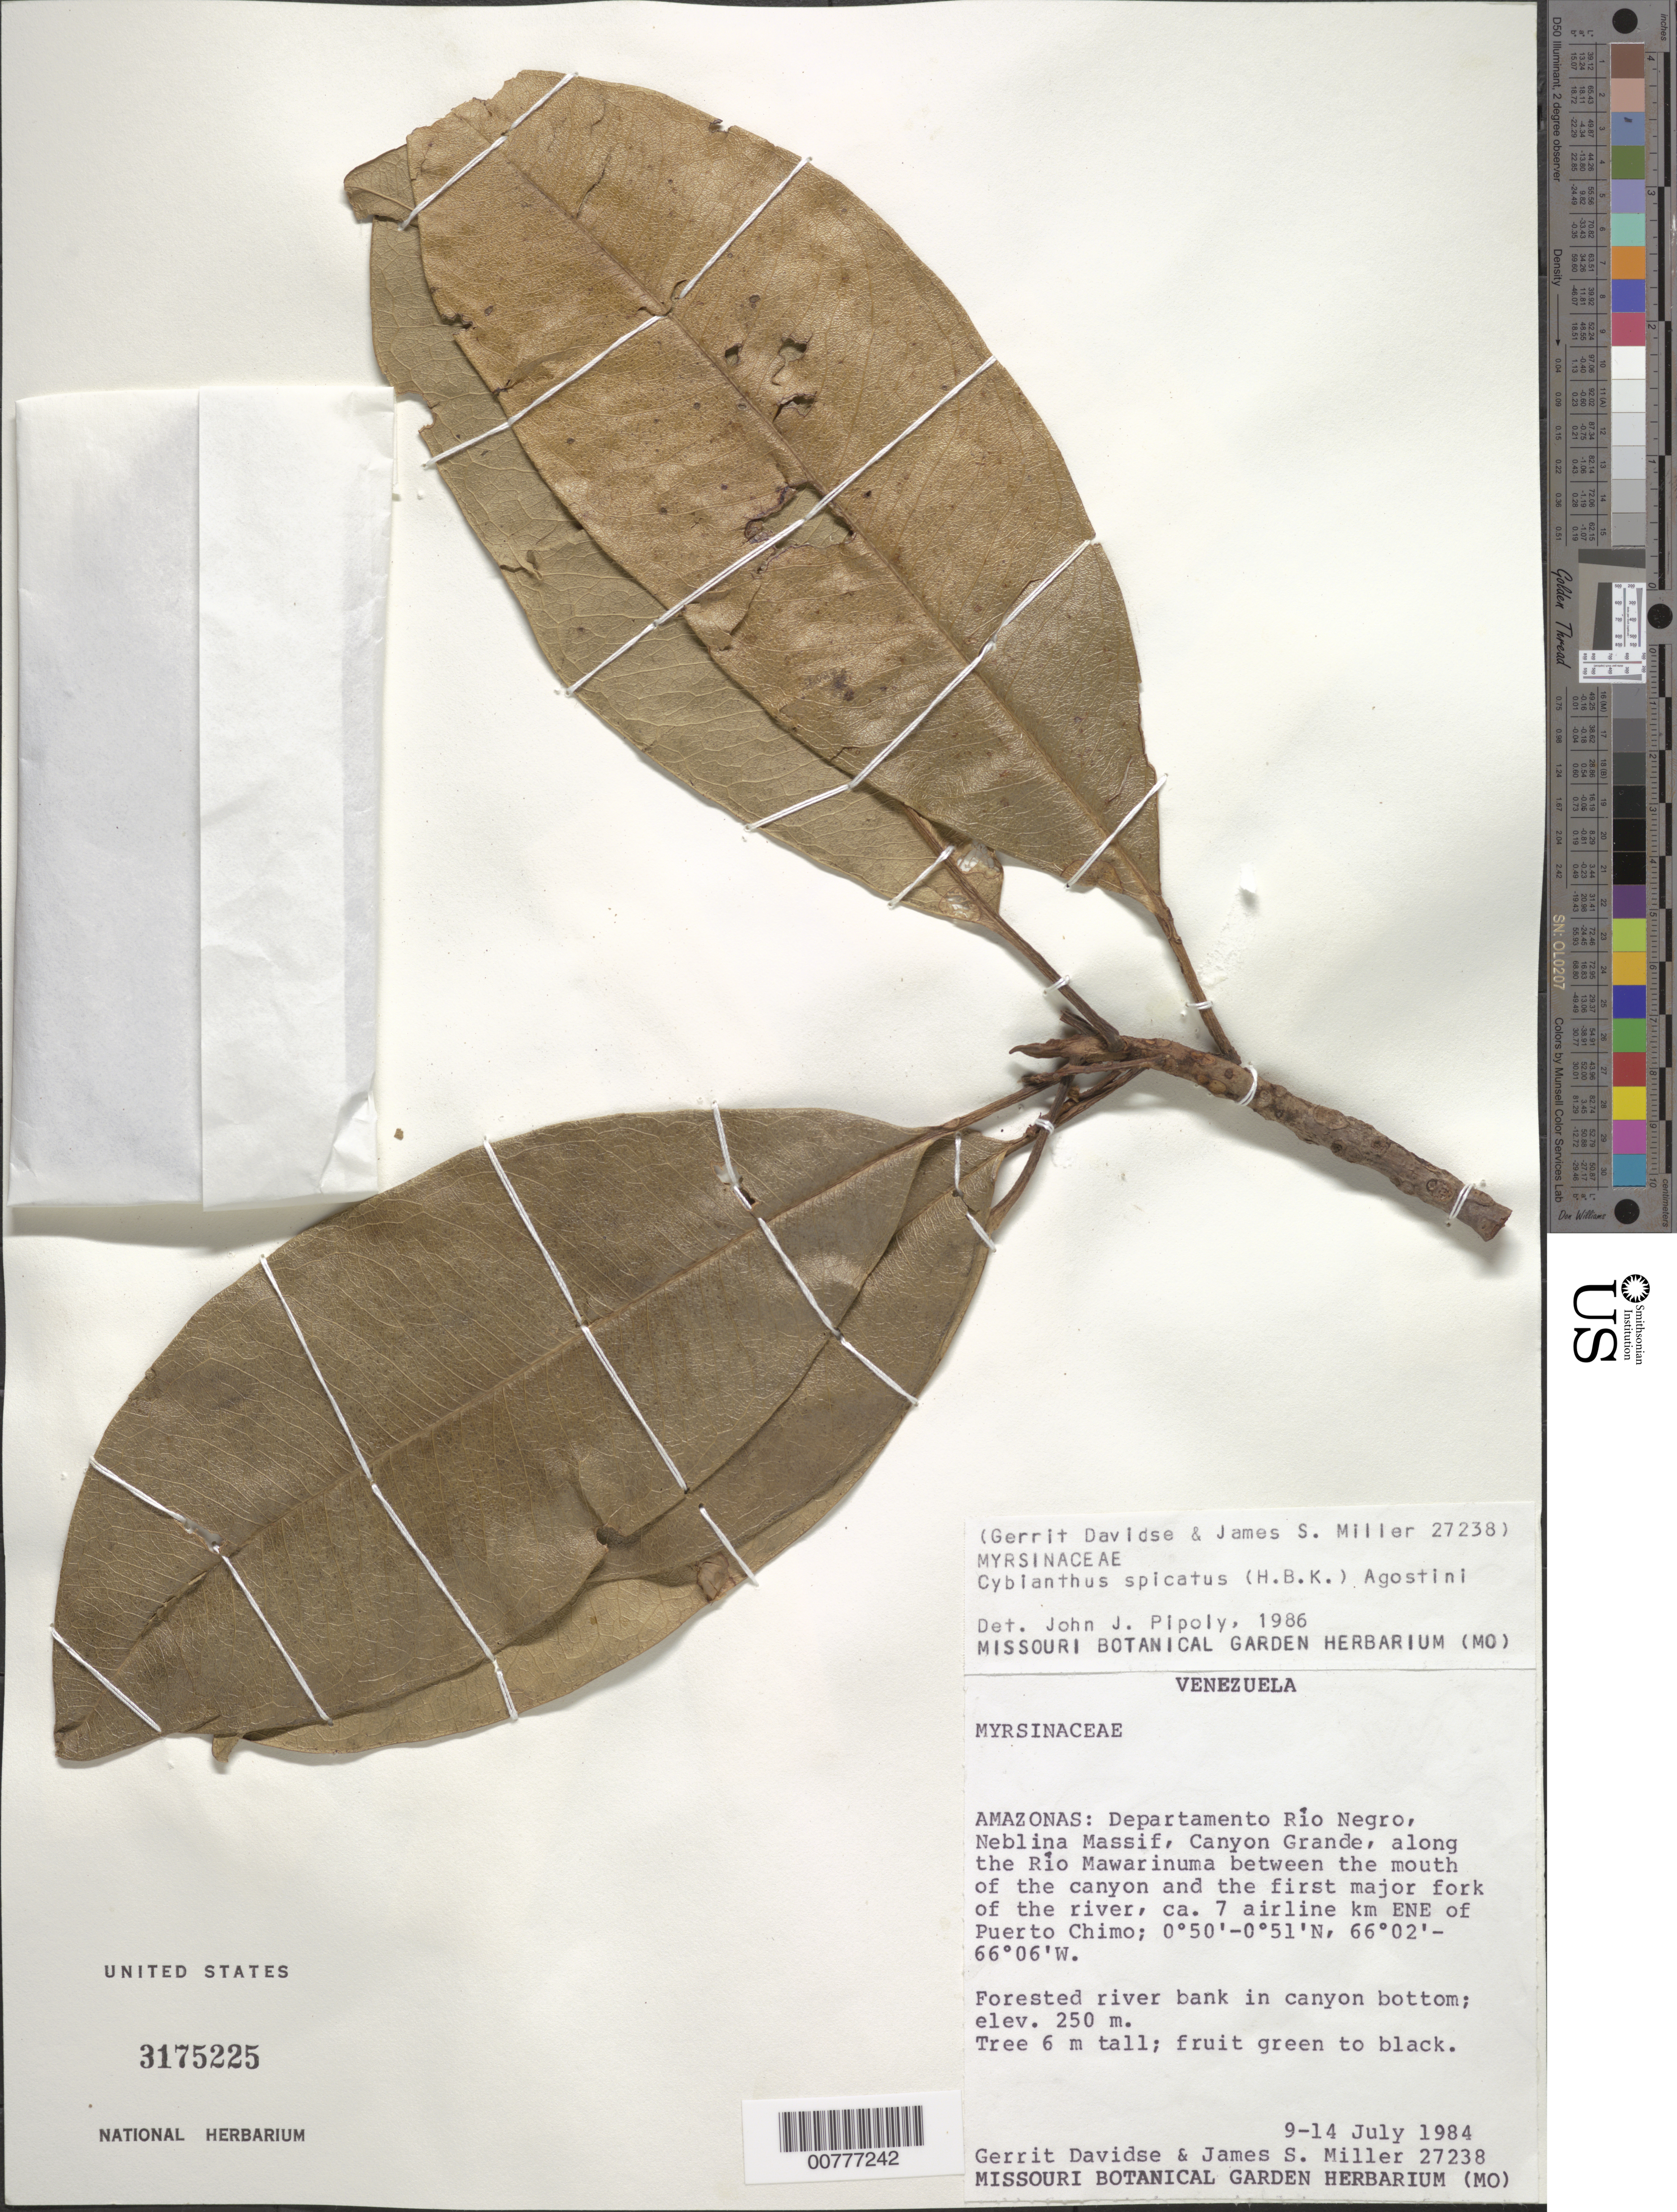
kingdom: Plantae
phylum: Tracheophyta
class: Magnoliopsida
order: Ericales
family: Primulaceae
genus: Cybianthus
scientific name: Cybianthus spicatus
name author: (Kunth) G. Agostini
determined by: Pipoly, J. J., III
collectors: G. Davidse & J. S. Miller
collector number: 27238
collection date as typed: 9-Jul-84 to 14-Jul-84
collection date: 1984-07-09/1984-07-14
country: Venezuela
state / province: Amazonas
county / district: Río Negro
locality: Neblina Massif, Canyon Grande, along Río Mawarinuma, 7 airline km E-NE of Puerto Chimo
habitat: Forested river bank in canyon bottom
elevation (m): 350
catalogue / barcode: US 3175225